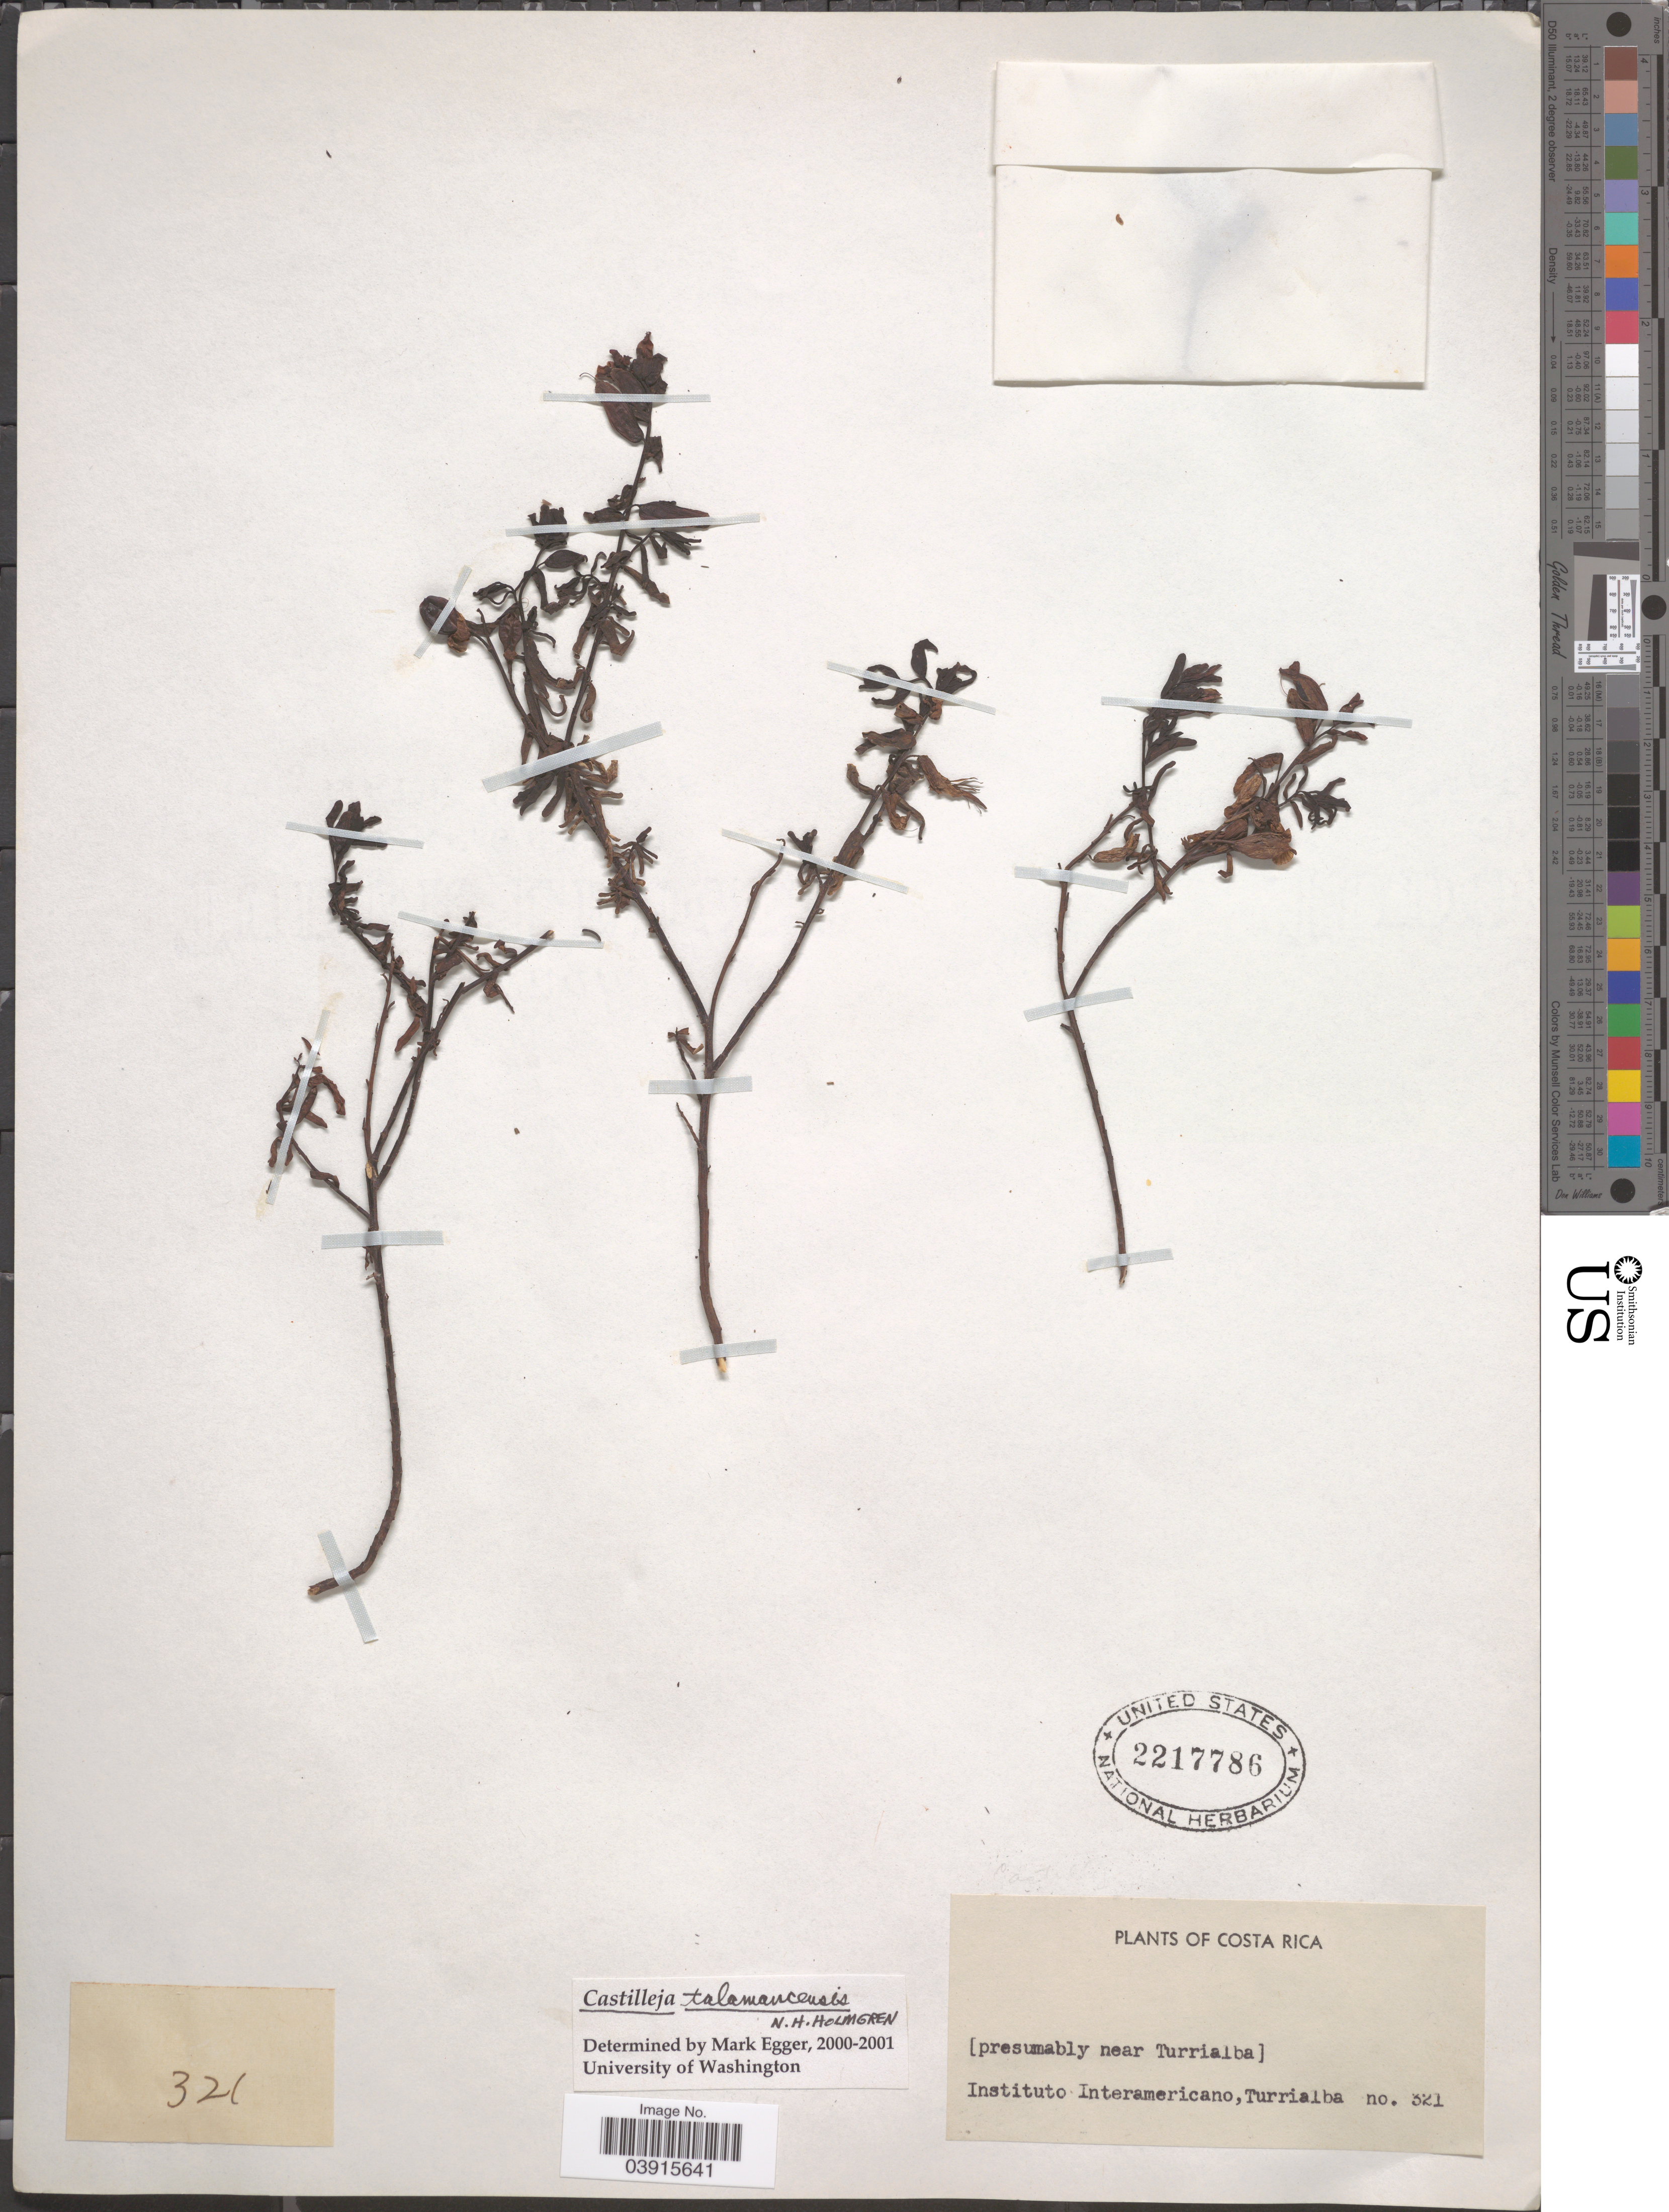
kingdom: Plantae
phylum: Tracheophyta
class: Magnoliopsida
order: Lamiales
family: Orobanchaceae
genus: Castilleja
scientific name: Castilleja talamancensis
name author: N.H. Holmgren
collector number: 321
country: Costa Rica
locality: Presumably near Turrialba.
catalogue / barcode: US 2217786